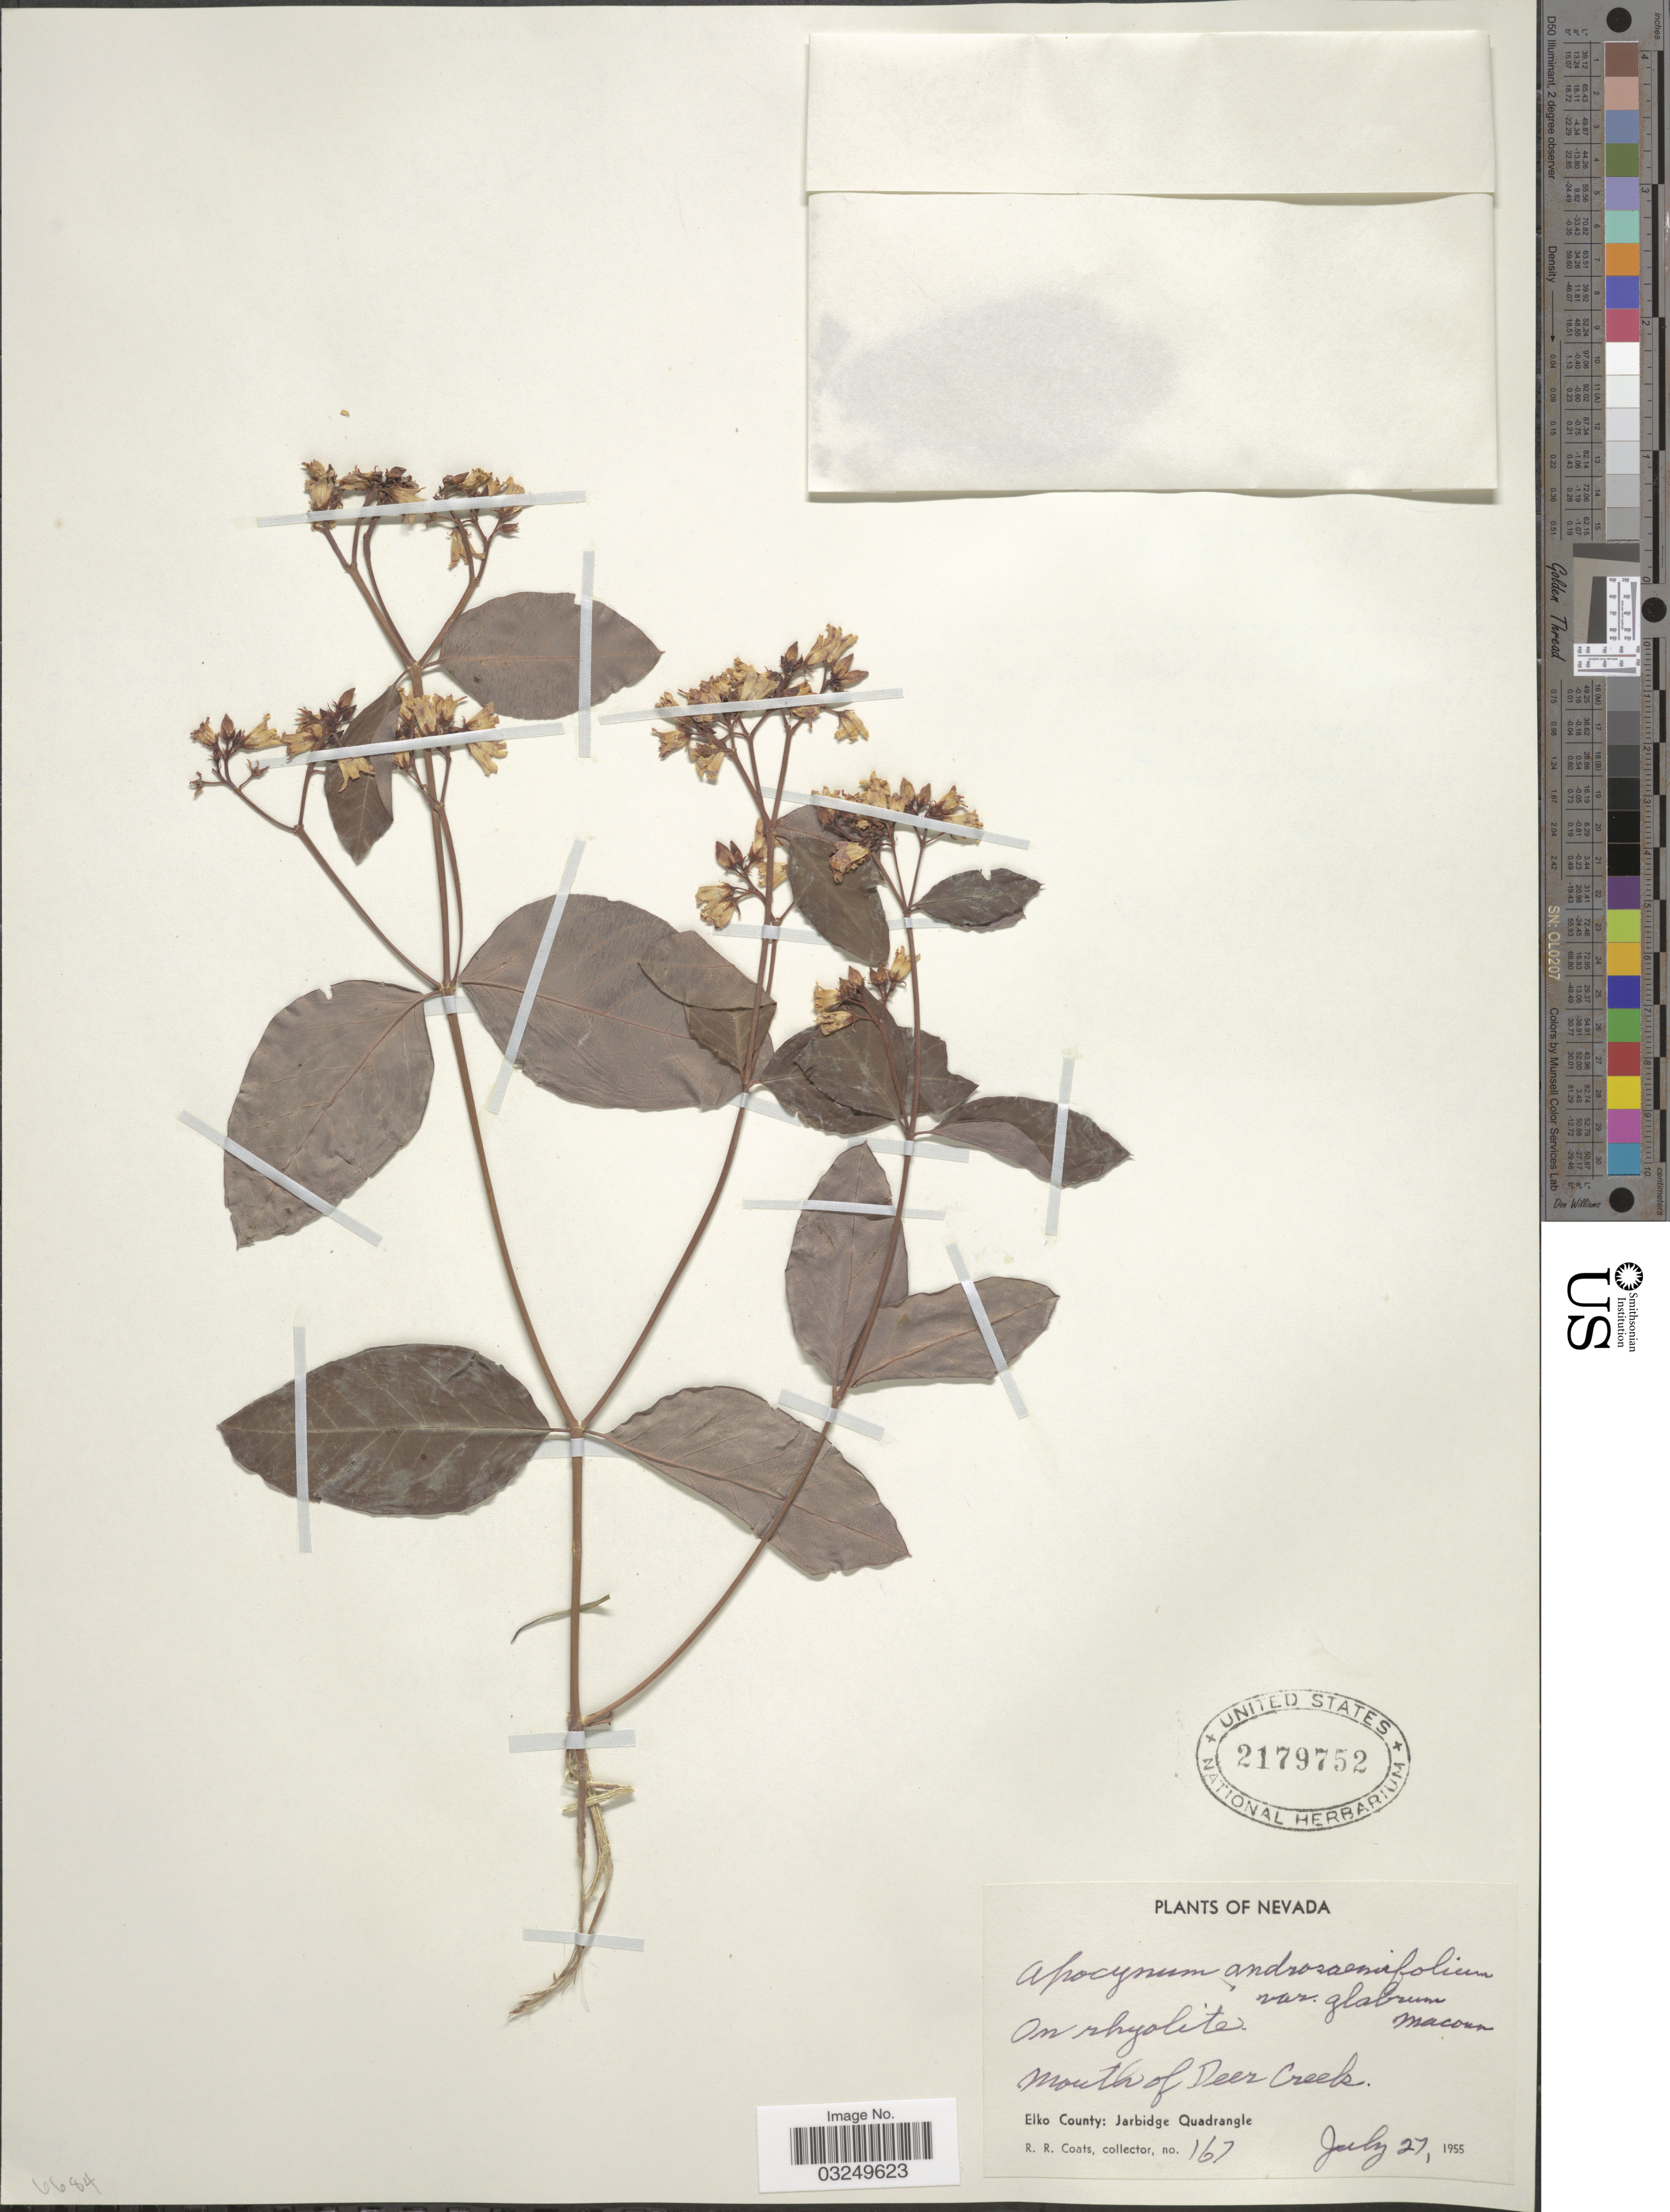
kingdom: Plantae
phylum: Tracheophyta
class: Magnoliopsida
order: Gentianales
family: Apocynaceae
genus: Apocynum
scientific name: Apocynum androsaemifolium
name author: L.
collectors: R. Coats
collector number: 167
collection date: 1955-07-27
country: United States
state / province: Nevada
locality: Mouth of Deer Creek. Elko County: Jarbidge Quadrangle.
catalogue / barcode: US 2179752